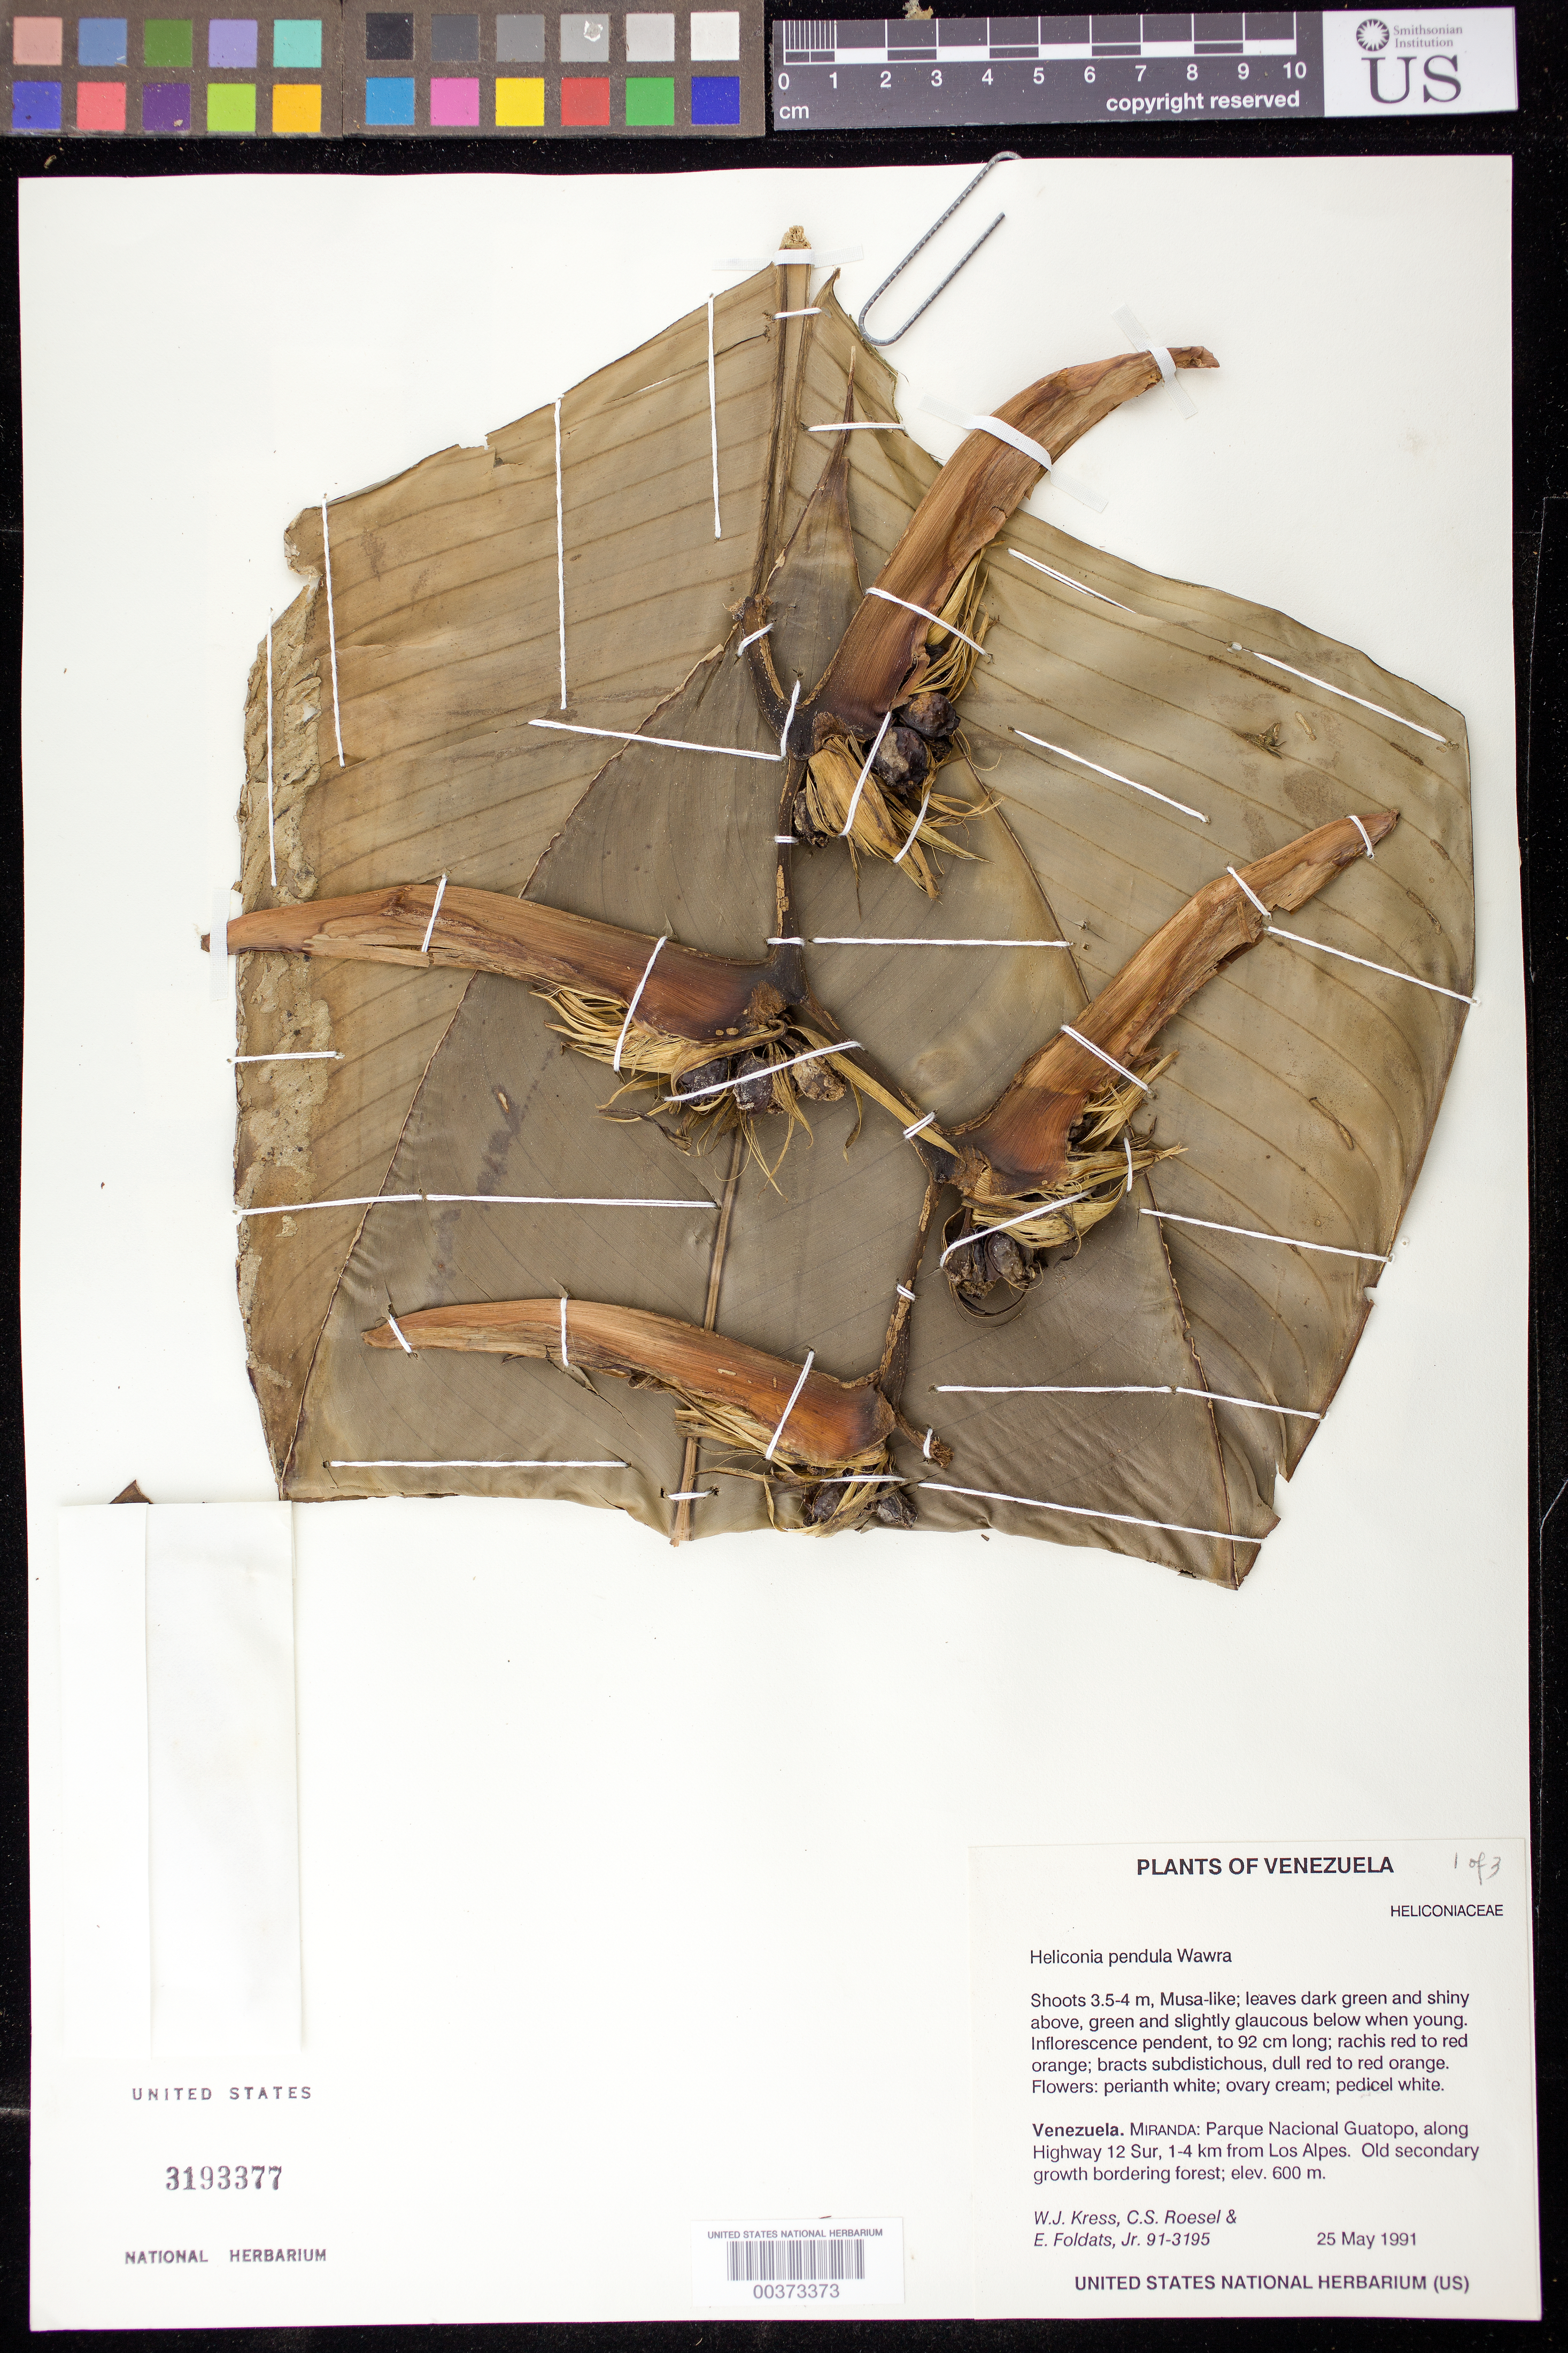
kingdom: Plantae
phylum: Tracheophyta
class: Liliopsida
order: Zingiberales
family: Heliconiaceae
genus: Heliconia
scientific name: Heliconia pendula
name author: Wawra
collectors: W. J. Kress, C. S. Roesel & E. Foldats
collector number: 91-3195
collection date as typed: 25 May 1991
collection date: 1991-05-25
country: Venezuela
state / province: Miranda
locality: Parque nacional guatopo, along hwy 12 sur, 1-4 km from los alpes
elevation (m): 600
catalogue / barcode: US 3193377